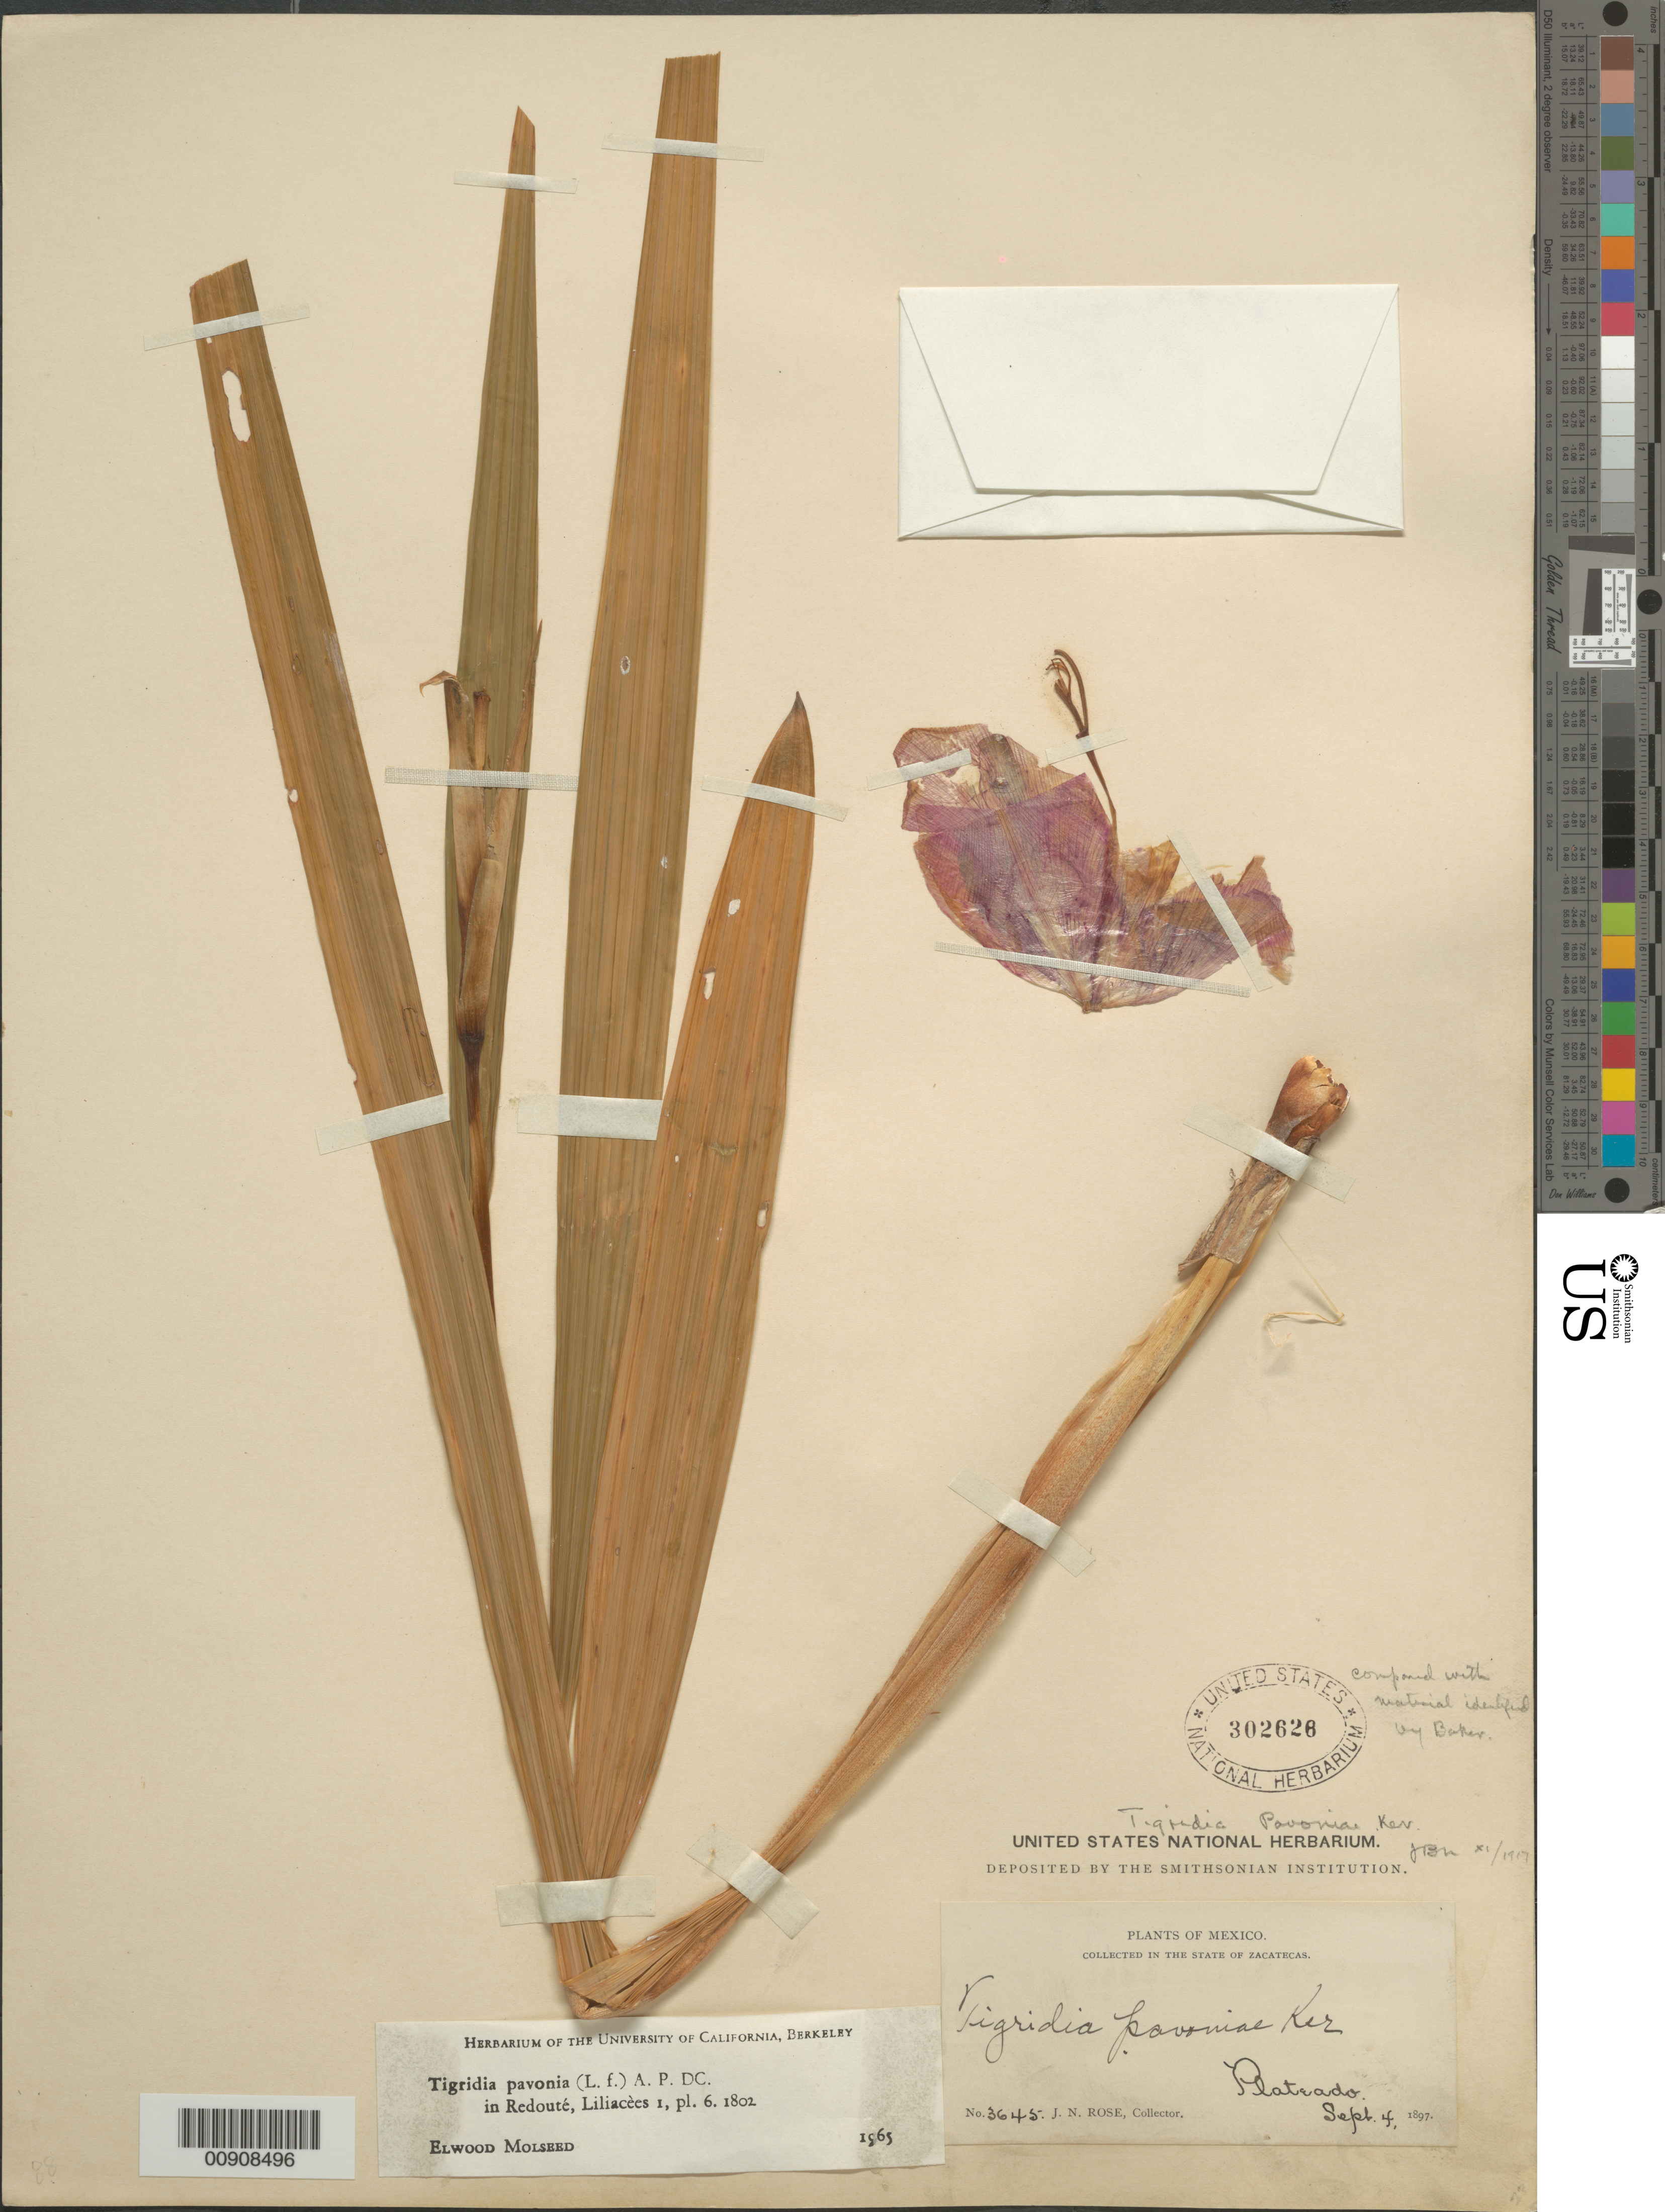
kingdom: Plantae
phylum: Tracheophyta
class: Liliopsida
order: Asparagales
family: Iridaceae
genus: Tigridia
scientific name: Tigridia pavonia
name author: (L. f.) DC.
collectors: J. N. Rose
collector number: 3645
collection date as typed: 04 Sep 1897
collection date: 1897-09-04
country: Mexico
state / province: Zacatecas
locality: Plateado, State of Zacatecas.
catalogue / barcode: US 302626